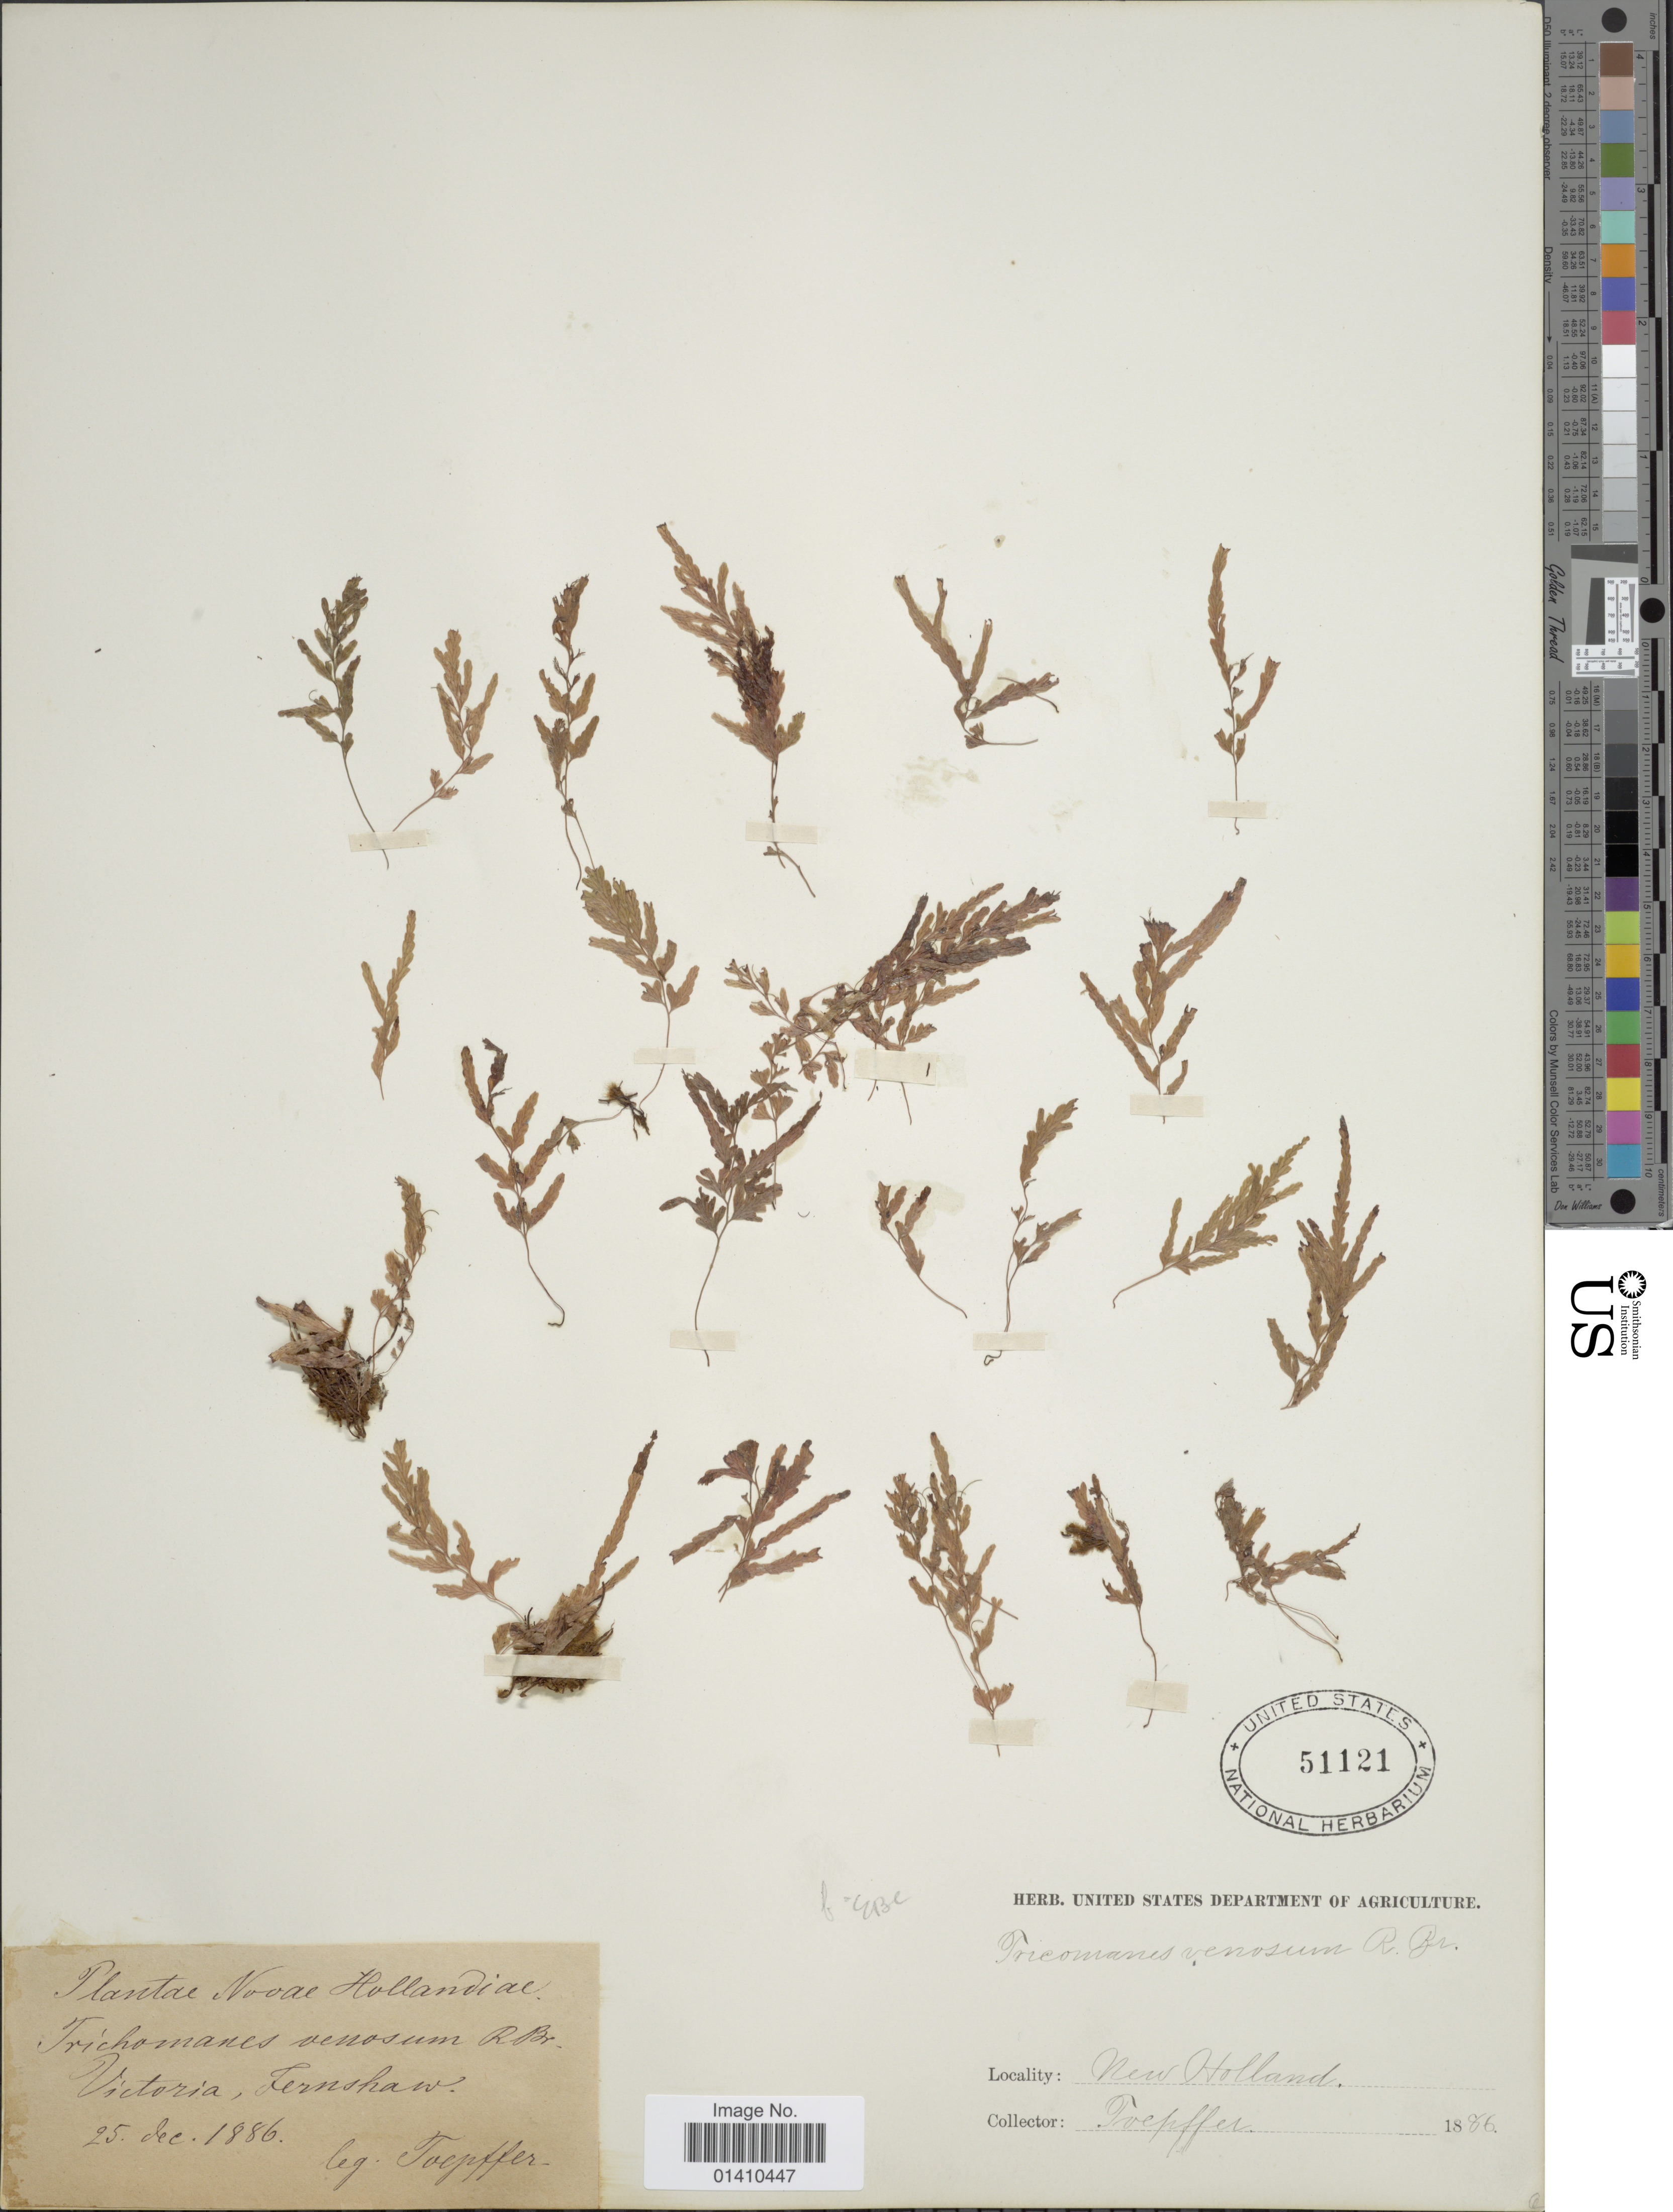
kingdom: Plantae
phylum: Tracheophyta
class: Polypodiopsida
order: Hymenophyllales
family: Hymenophyllaceae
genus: Polyphlebium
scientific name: Polyphlebium venosum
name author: (R. Br.) Copel.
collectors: A. Toepffer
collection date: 1886-12-25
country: Australia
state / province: Victoria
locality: Victoria, Fernshaw, New Holland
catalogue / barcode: US 51121